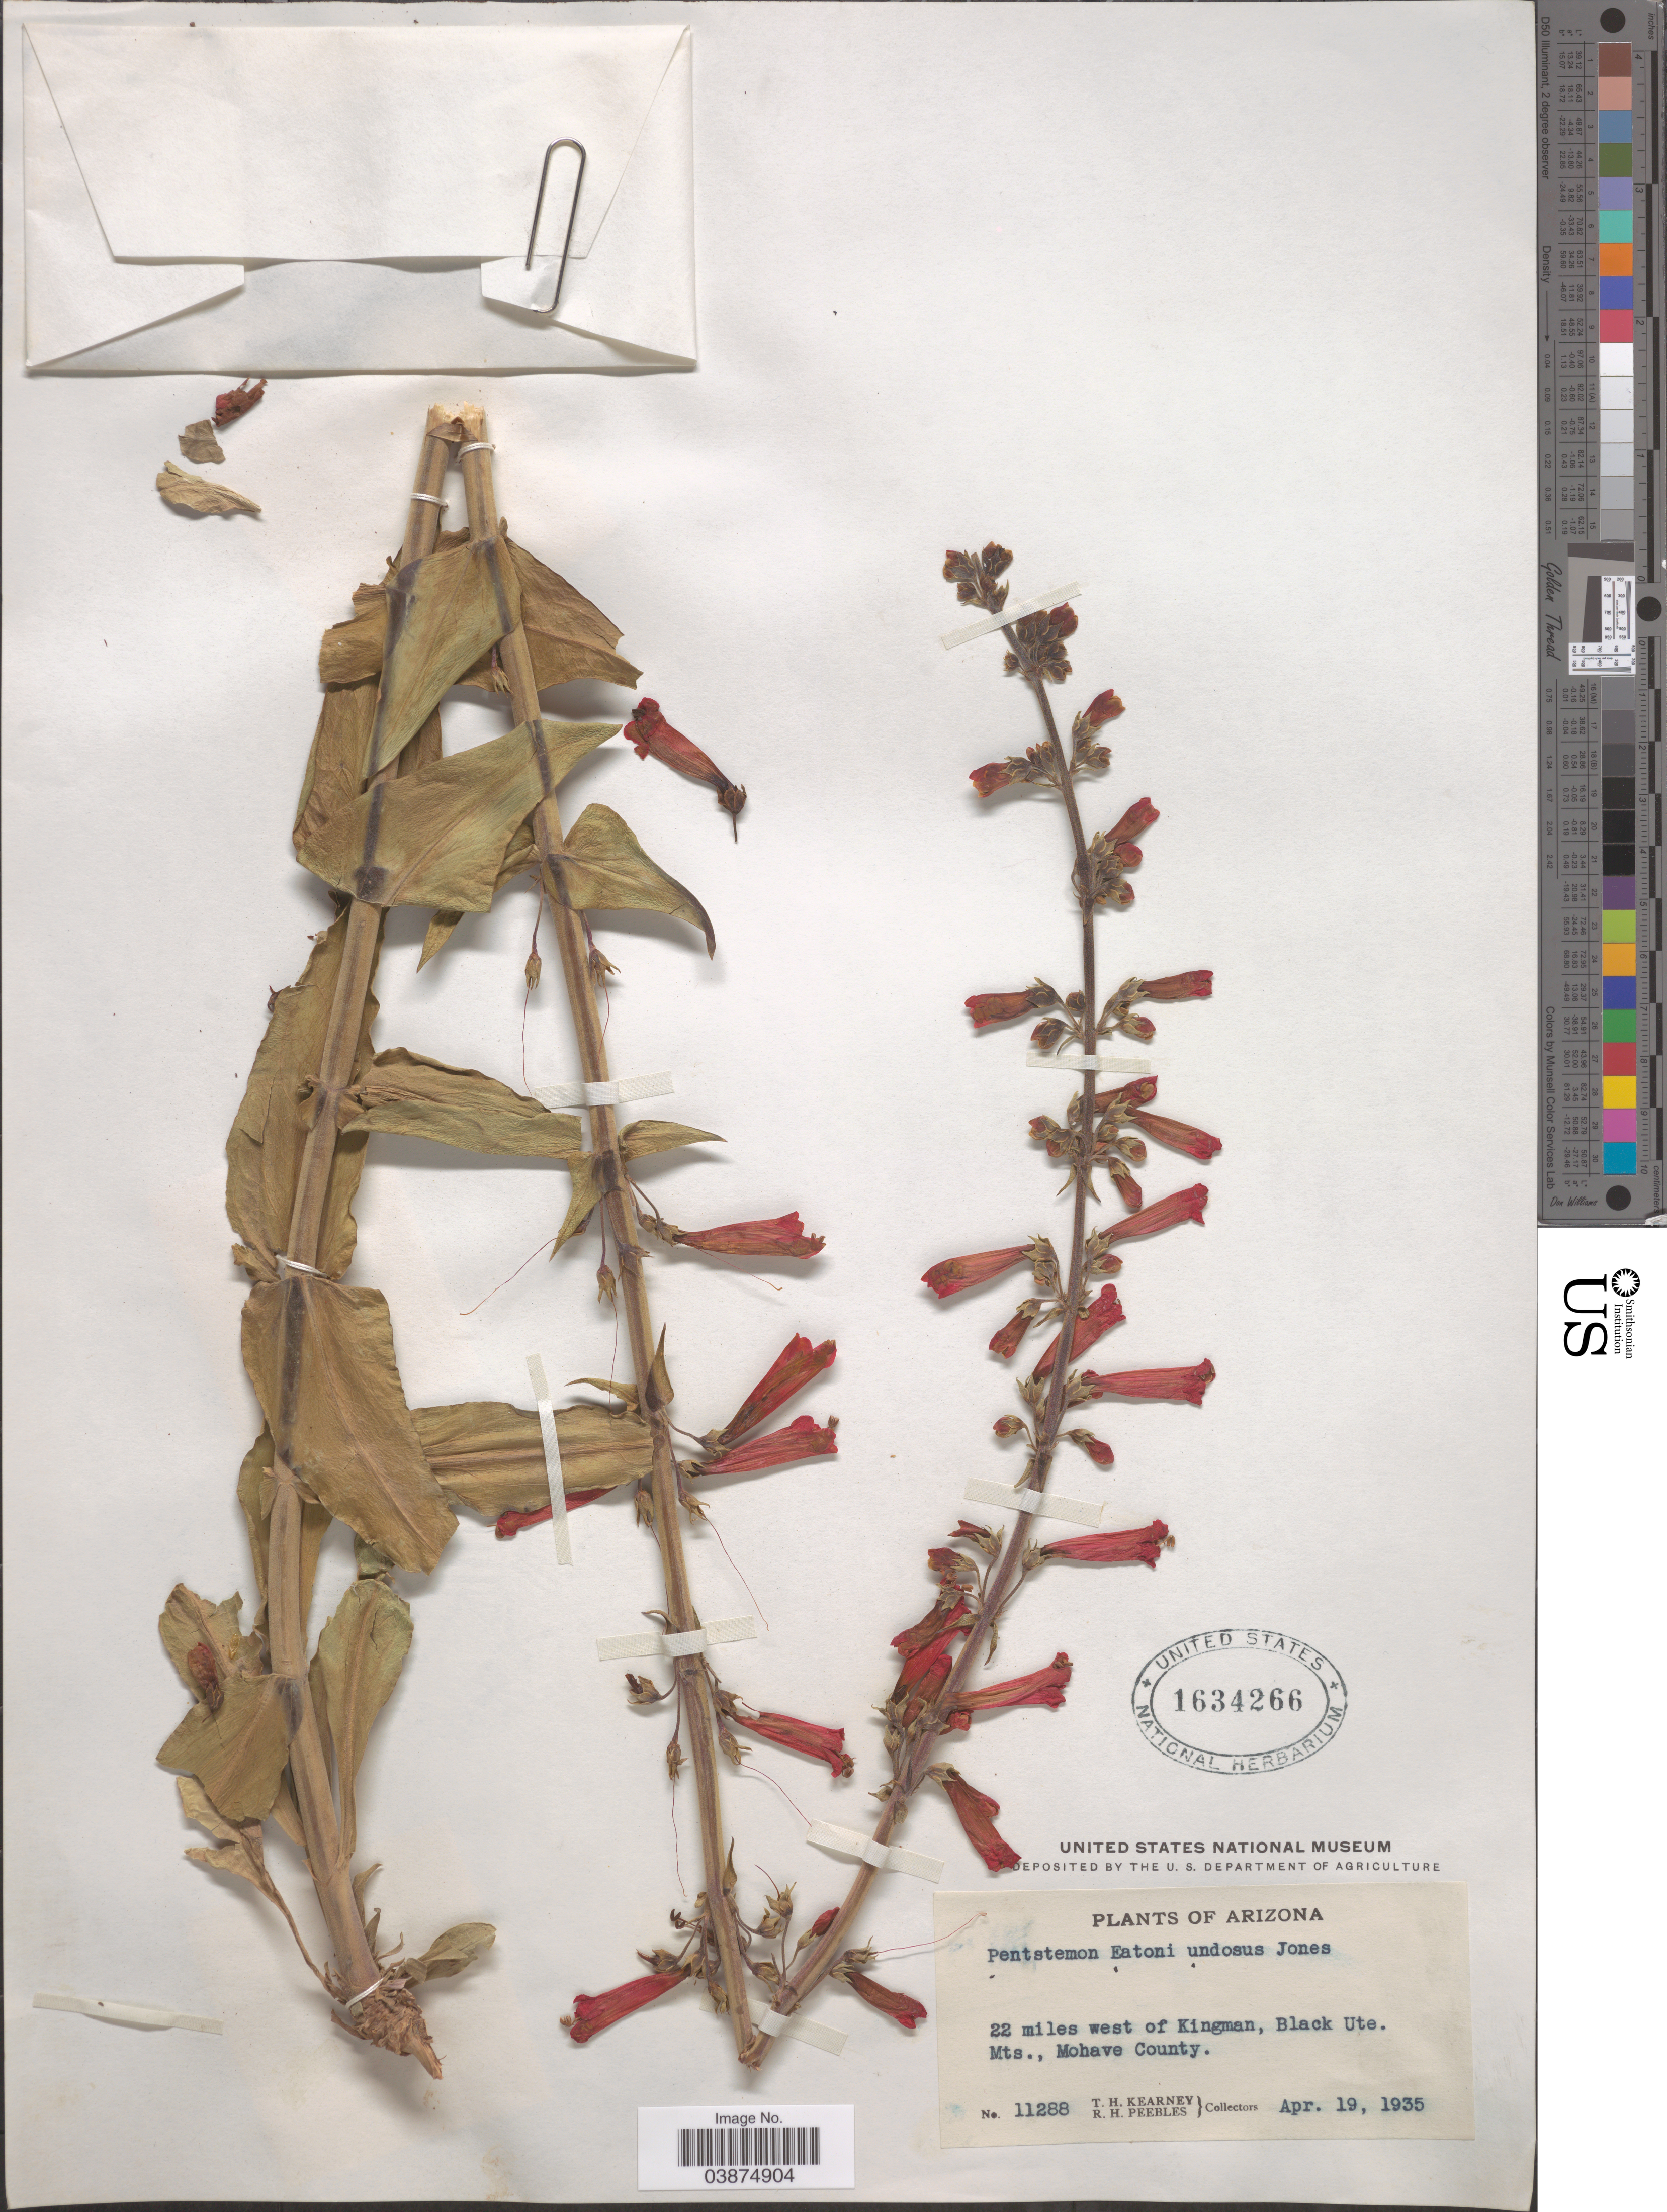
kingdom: Plantae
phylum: Tracheophyta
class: Magnoliopsida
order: Lamiales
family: Plantaginaceae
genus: Penstemon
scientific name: Penstemon eatonii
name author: A. Gray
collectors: T. H. Kearney & R. H. Peebles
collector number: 11288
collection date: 1935-04-19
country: United States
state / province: Arizona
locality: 22 miles west of Kingman, Black Ute. Mts., Mohave County.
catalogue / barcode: US 1634266